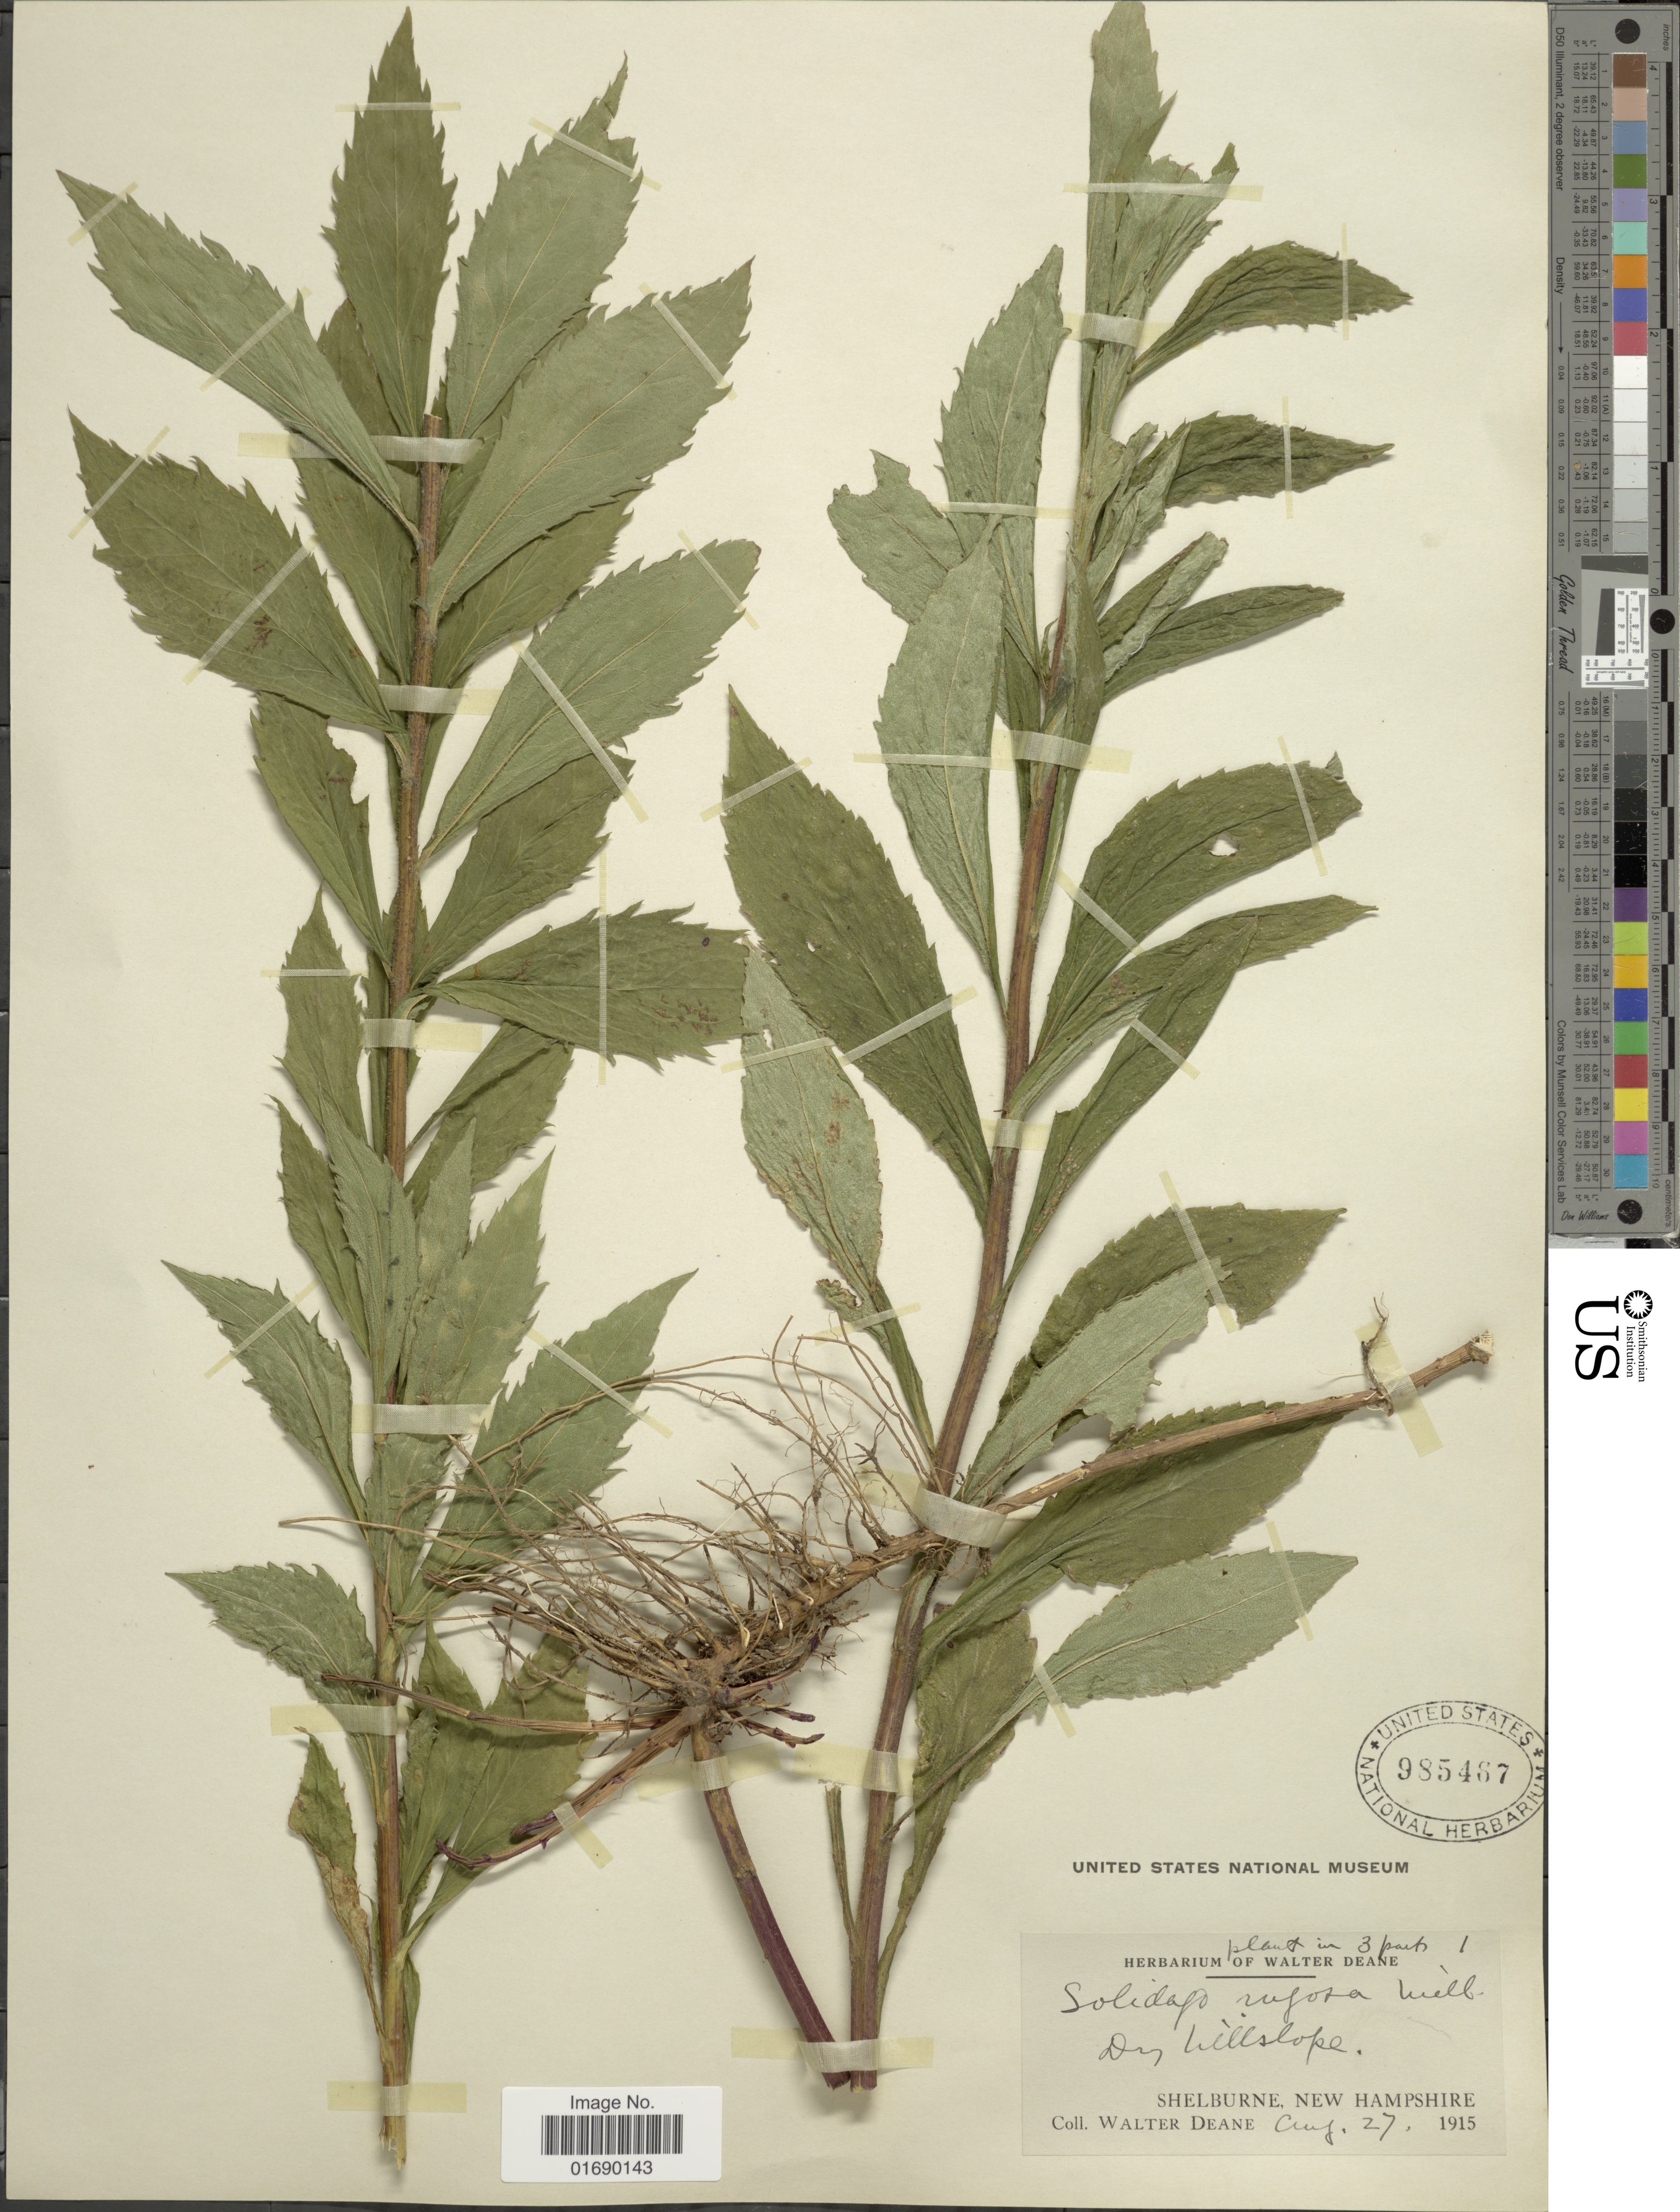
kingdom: Plantae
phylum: Tracheophyta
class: Magnoliopsida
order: Asterales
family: Asteraceae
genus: Solidago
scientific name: Solidago rugosa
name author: Mill.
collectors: W. Deane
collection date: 1915-08-27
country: United States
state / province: New Hampshire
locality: Dry hill slope, Shelburne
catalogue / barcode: US 985467